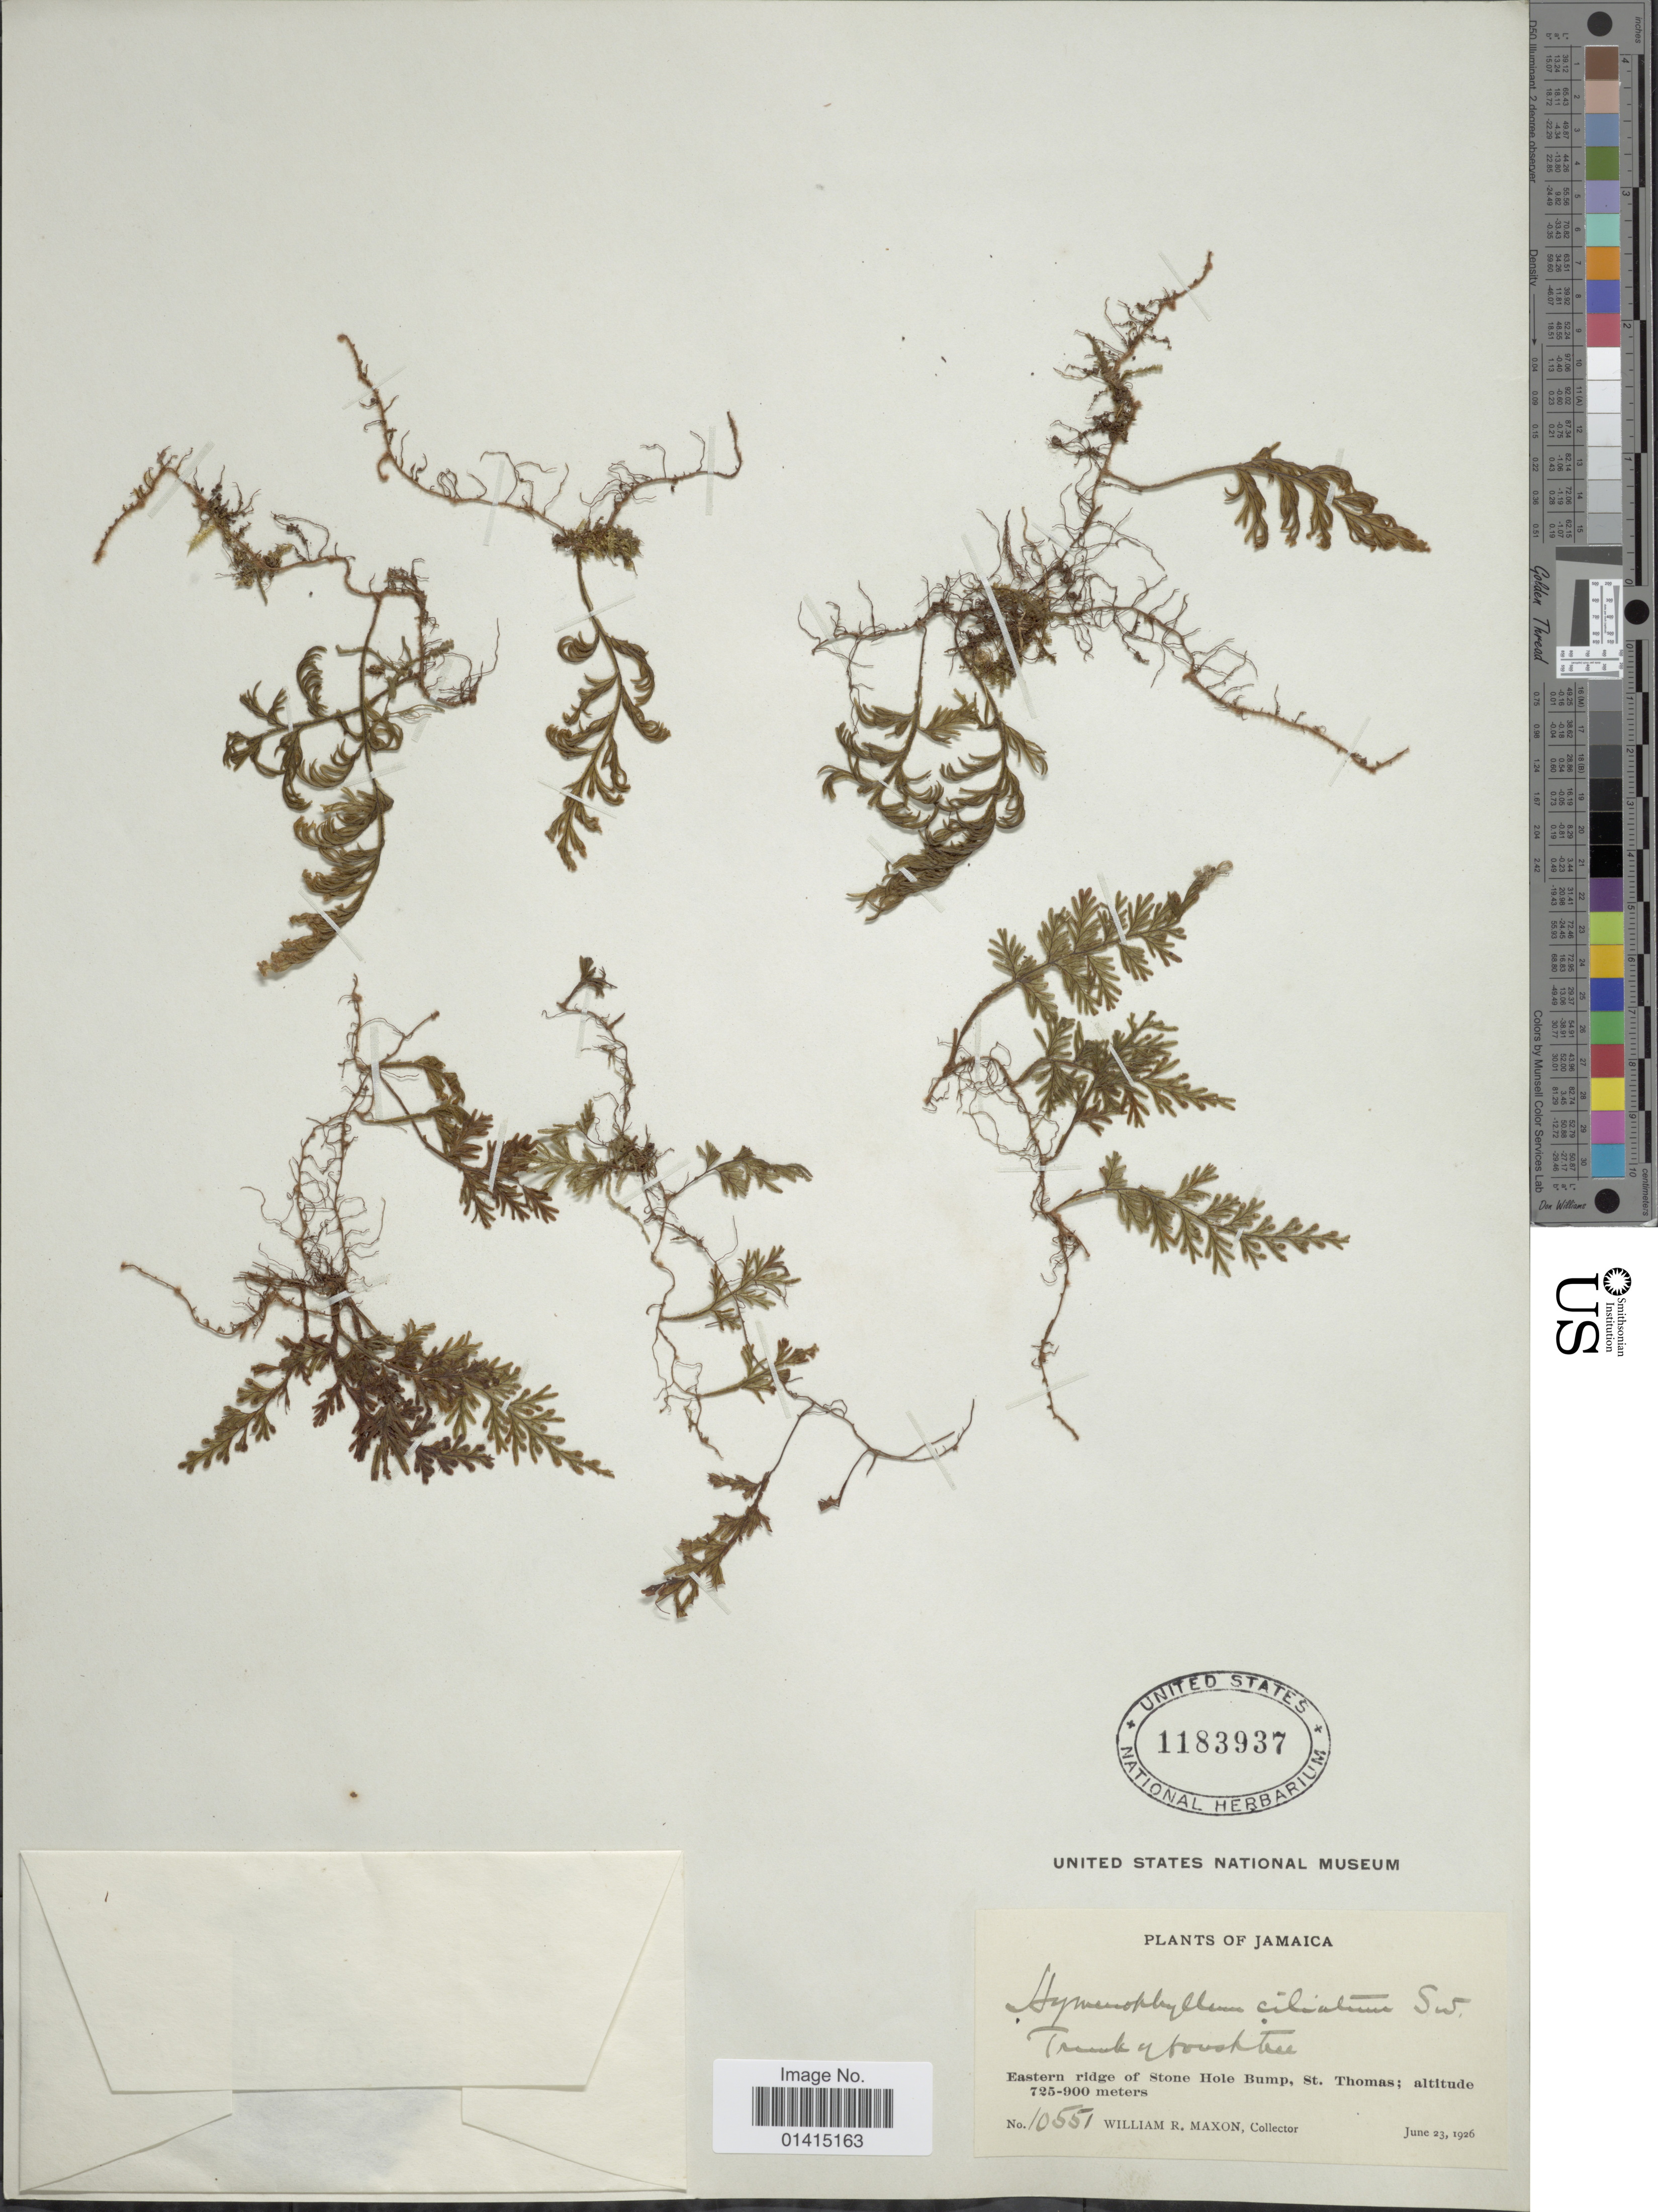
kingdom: Plantae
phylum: Tracheophyta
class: Polypodiopsida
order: Hymenophyllales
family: Hymenophyllaceae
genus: Hymenophyllum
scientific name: Hymenophyllum hirsutum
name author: (L.) Sw.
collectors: W. R. Maxon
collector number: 10551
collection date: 1926-06-23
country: Jamaica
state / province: Saint Thomas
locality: Eastern ridge of Stone Hole Bump, St. Thomas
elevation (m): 725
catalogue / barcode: US 1183937